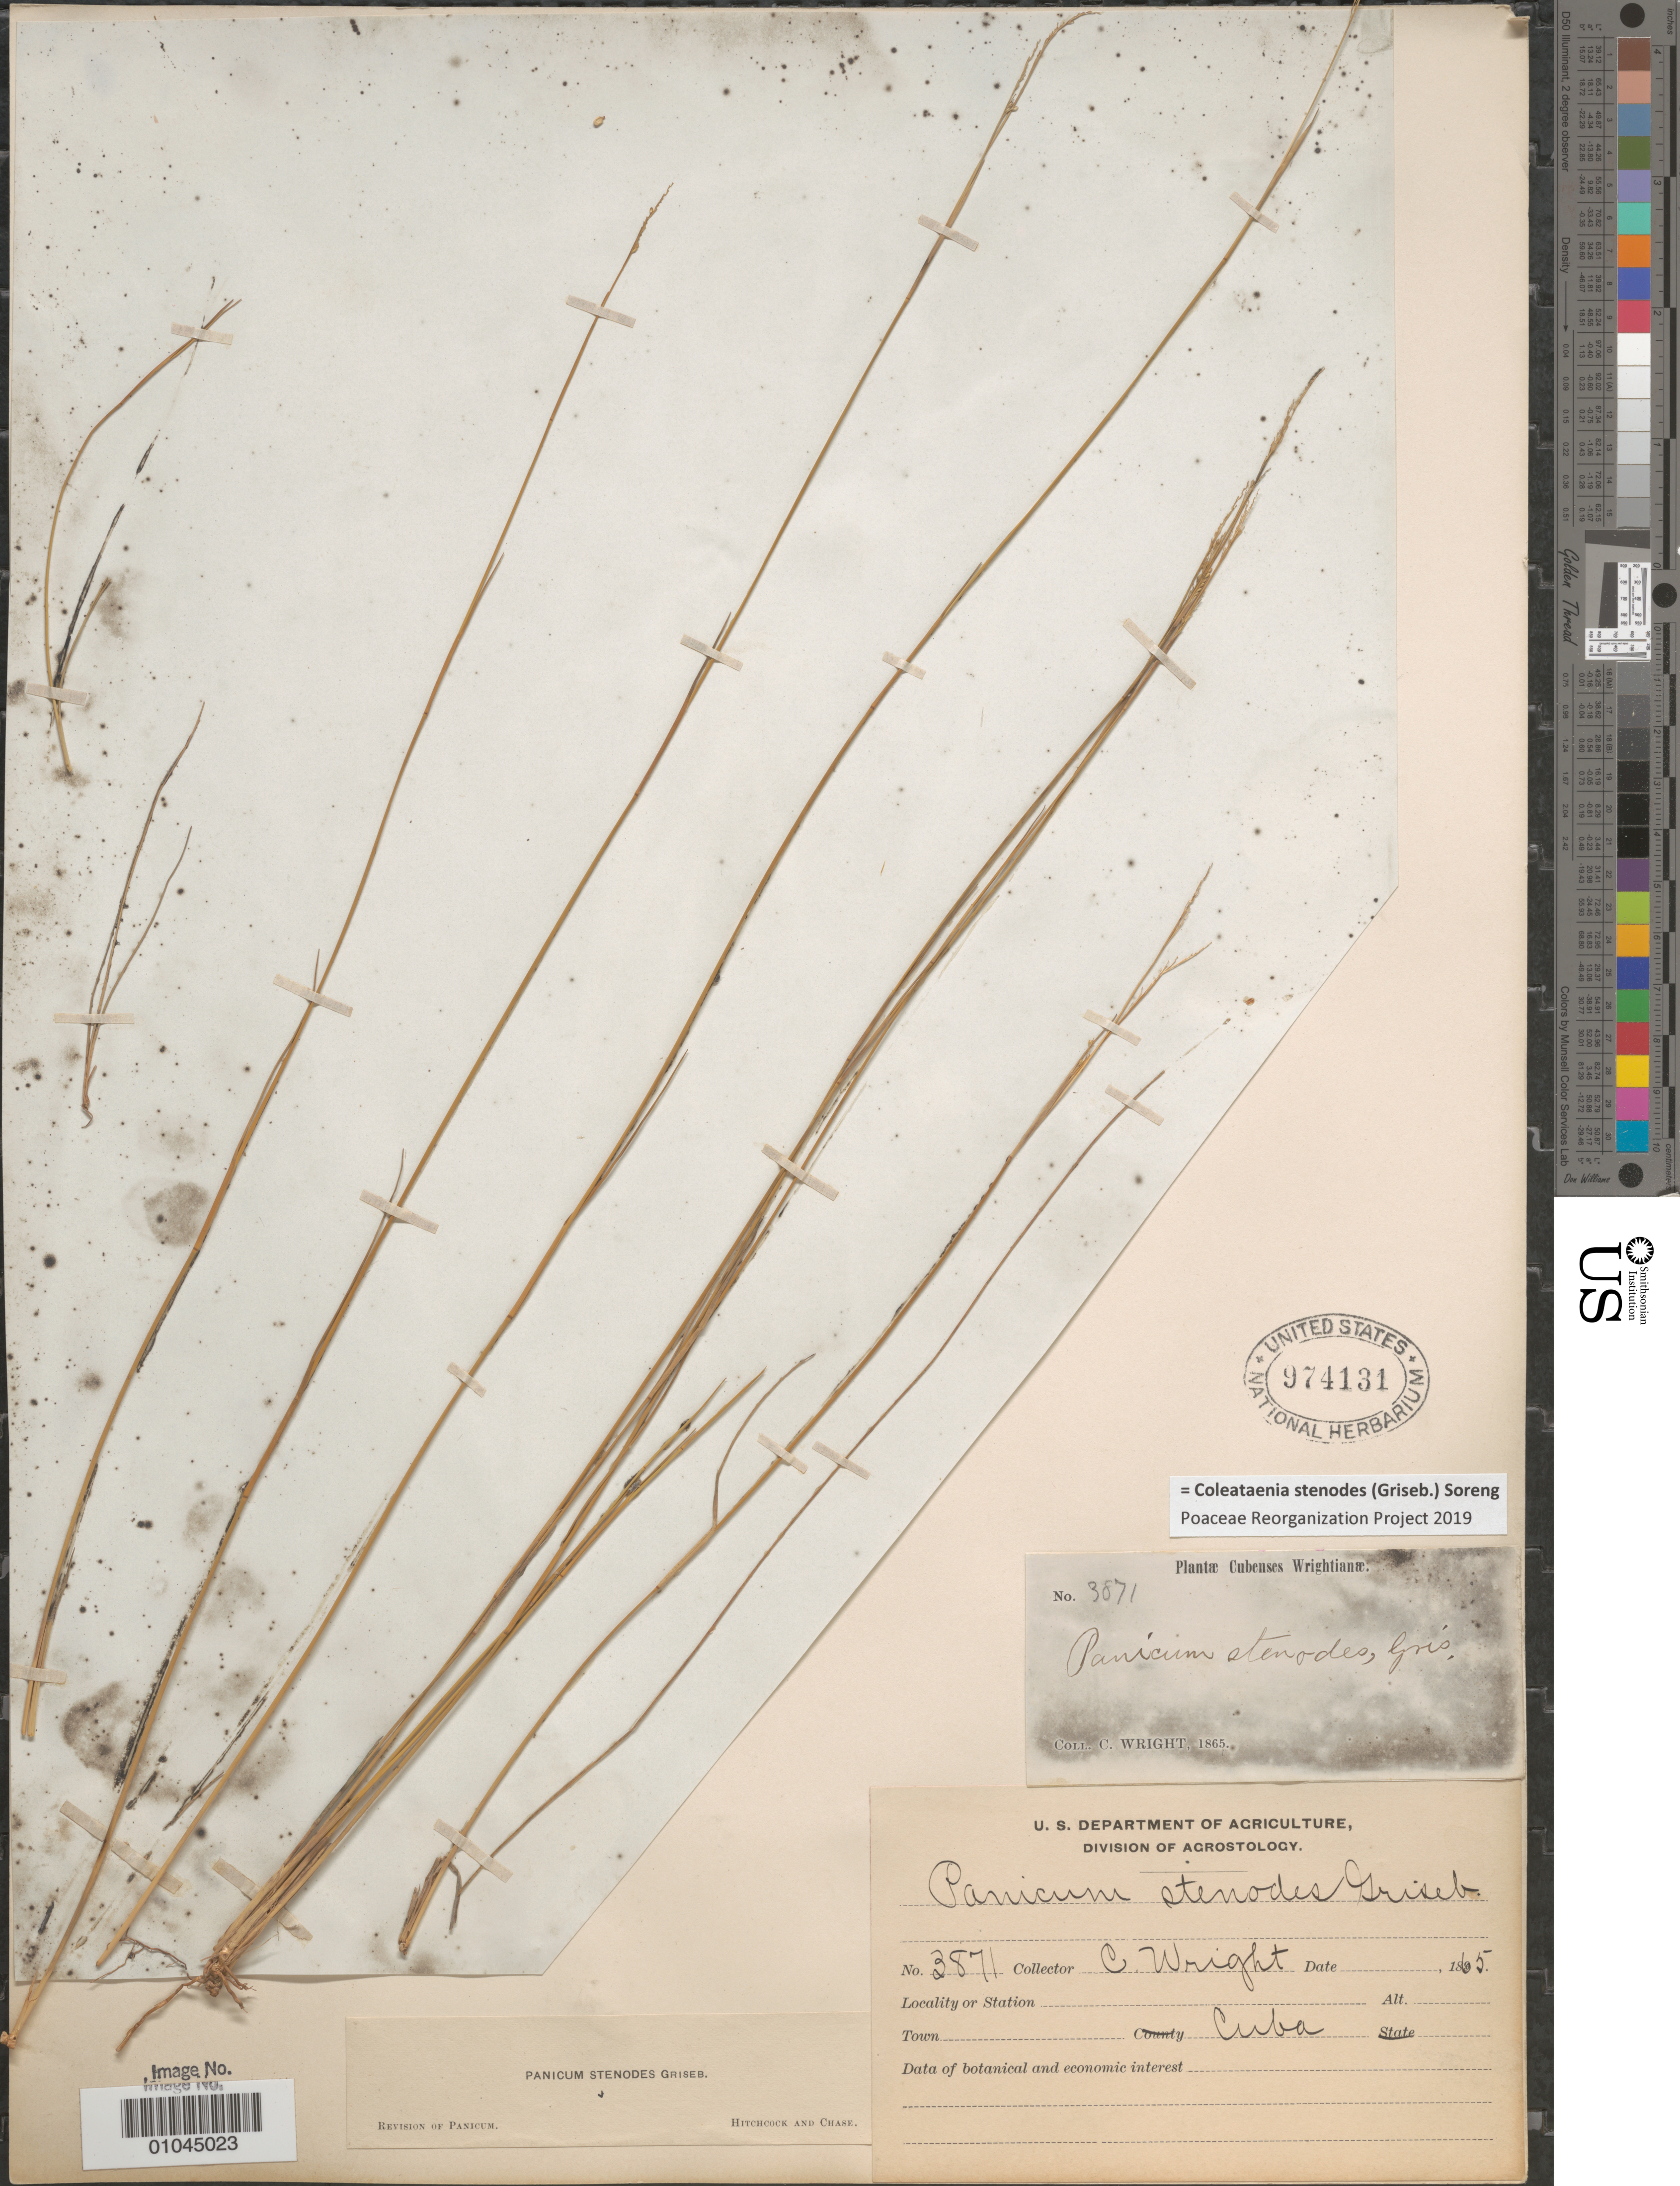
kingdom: Plantae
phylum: Tracheophyta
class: Liliopsida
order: Poales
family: Poaceae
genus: Panicum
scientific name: Panicum stenodes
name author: Griseb.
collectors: C. Wright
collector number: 3871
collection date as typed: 1865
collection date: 1865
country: Cuba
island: Cuba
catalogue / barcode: US 974131